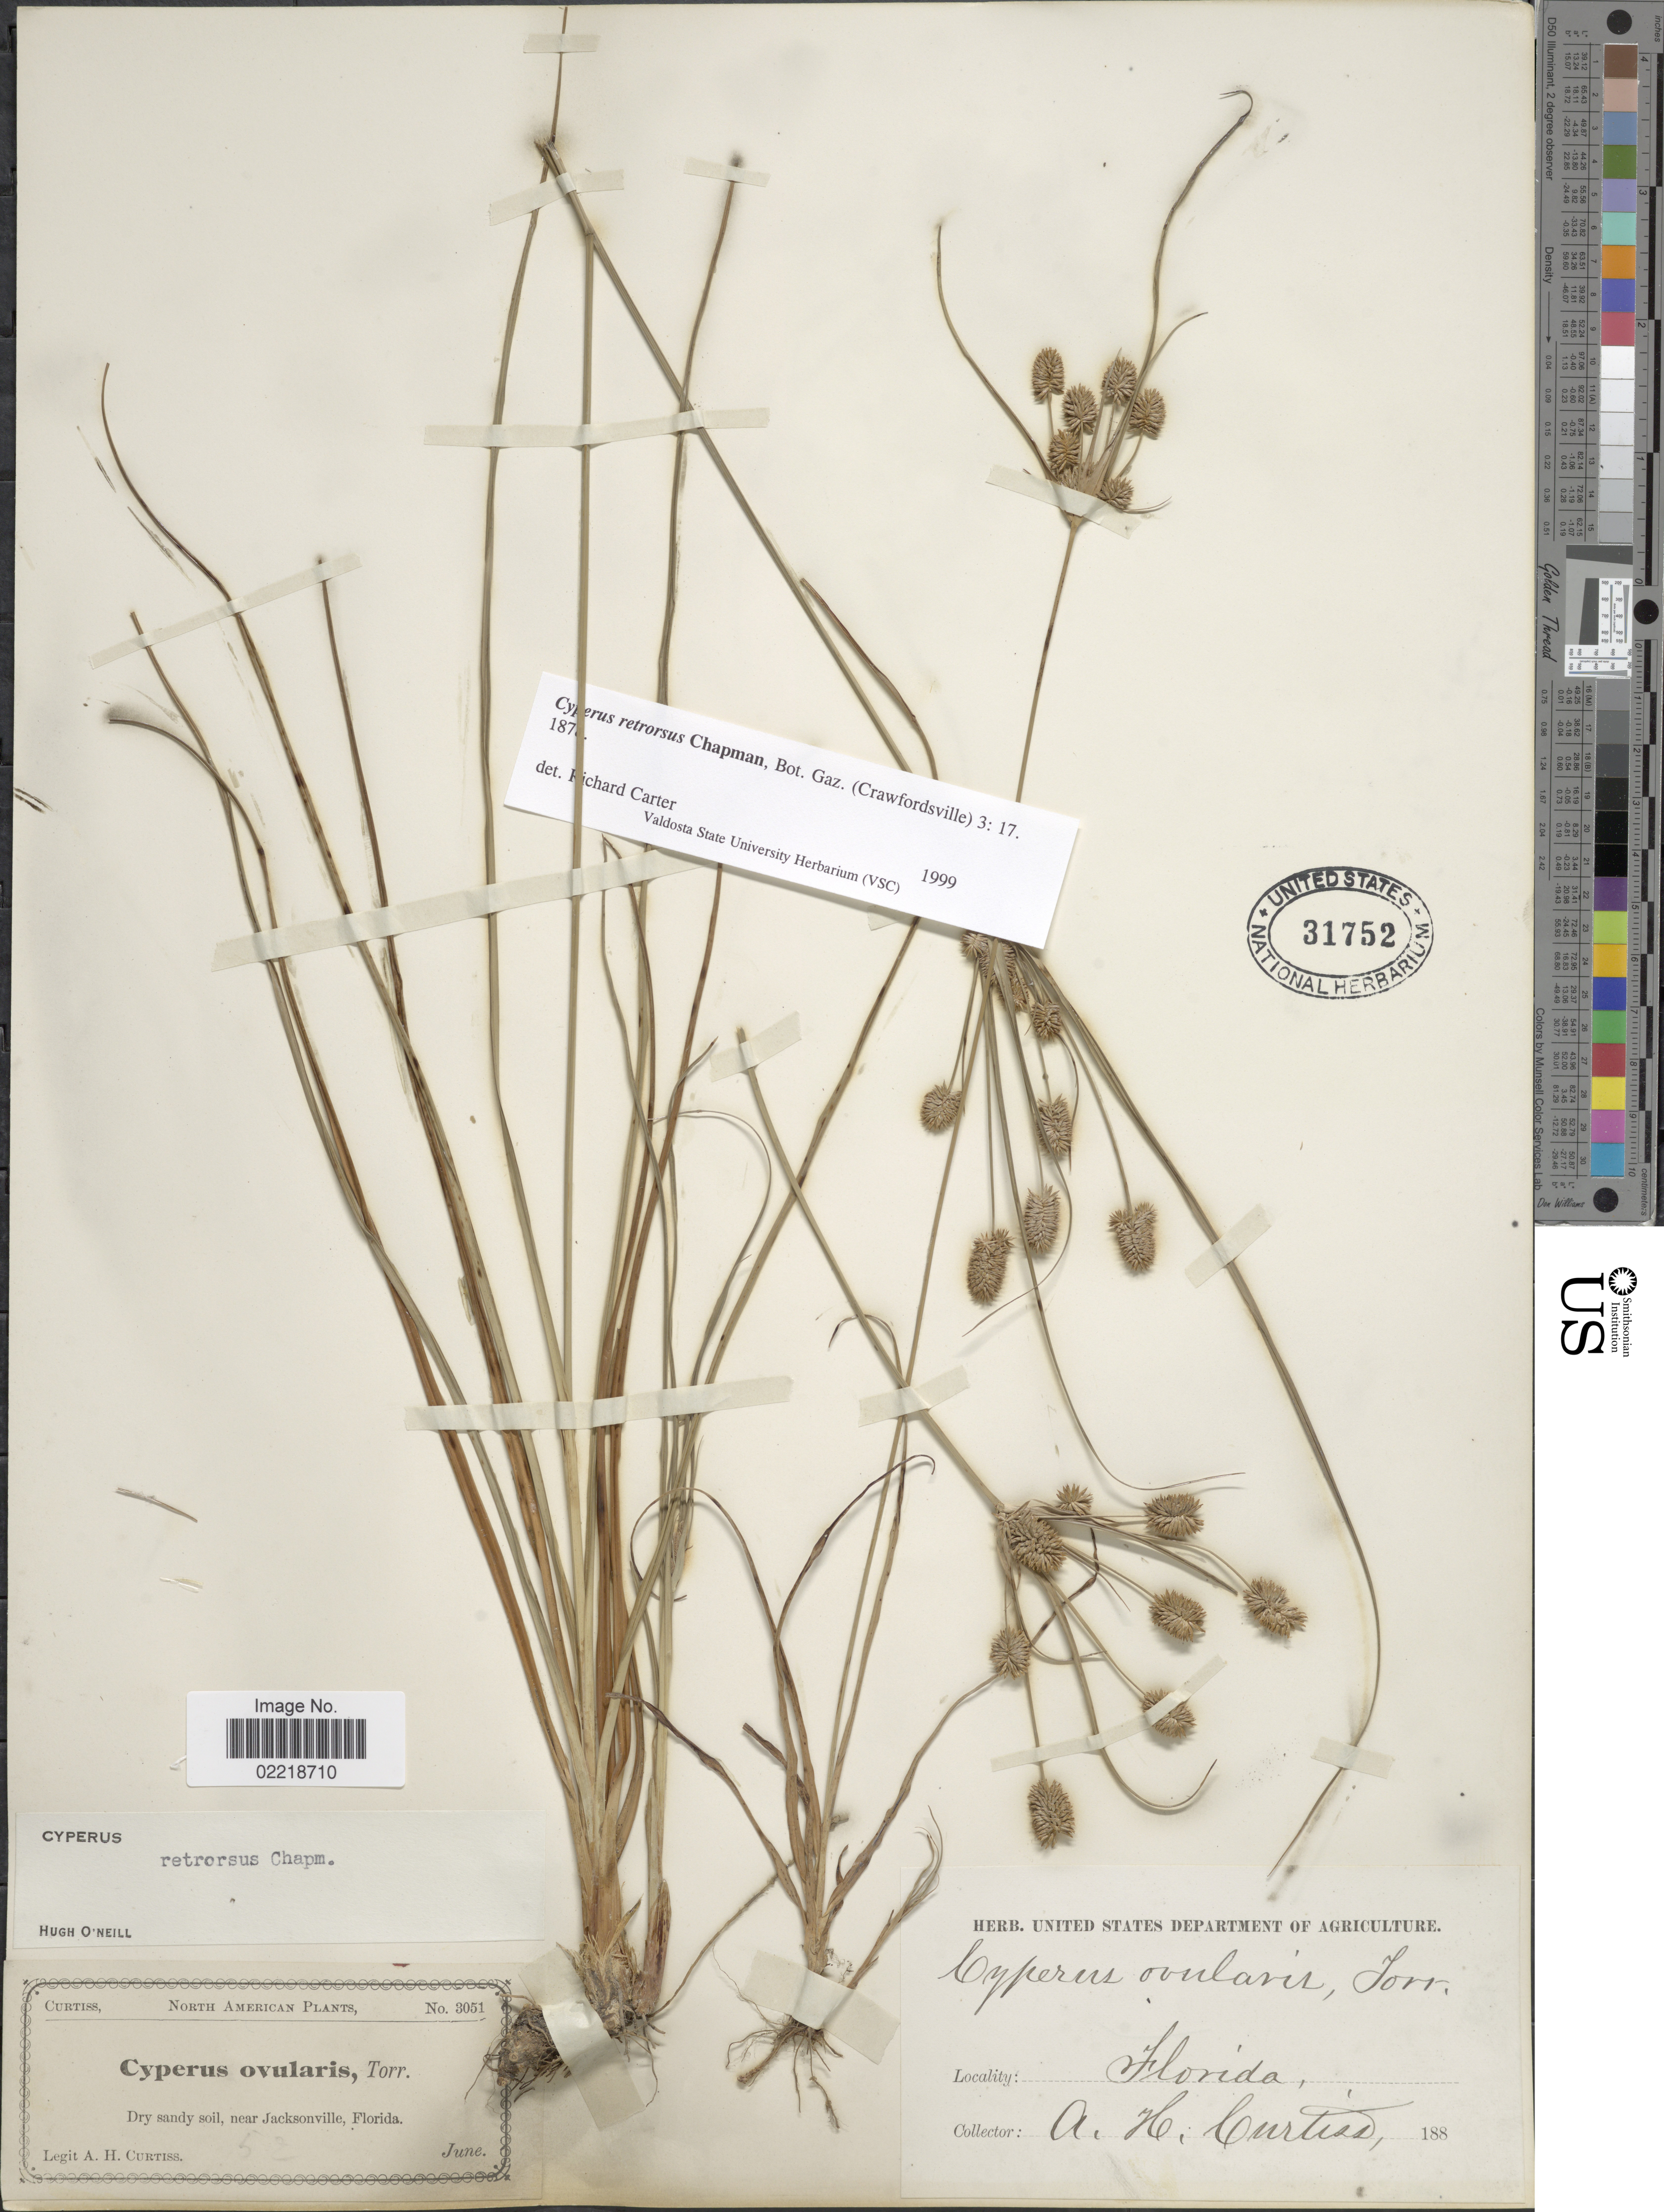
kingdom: Plantae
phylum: Tracheophyta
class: Liliopsida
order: Poales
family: Cyperaceae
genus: Cyperus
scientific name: Cyperus retrorsus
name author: Chapm.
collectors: A. H. Curtiss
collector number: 3051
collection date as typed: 188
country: United States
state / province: Florida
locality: Near Jacksonville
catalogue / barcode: US 31752